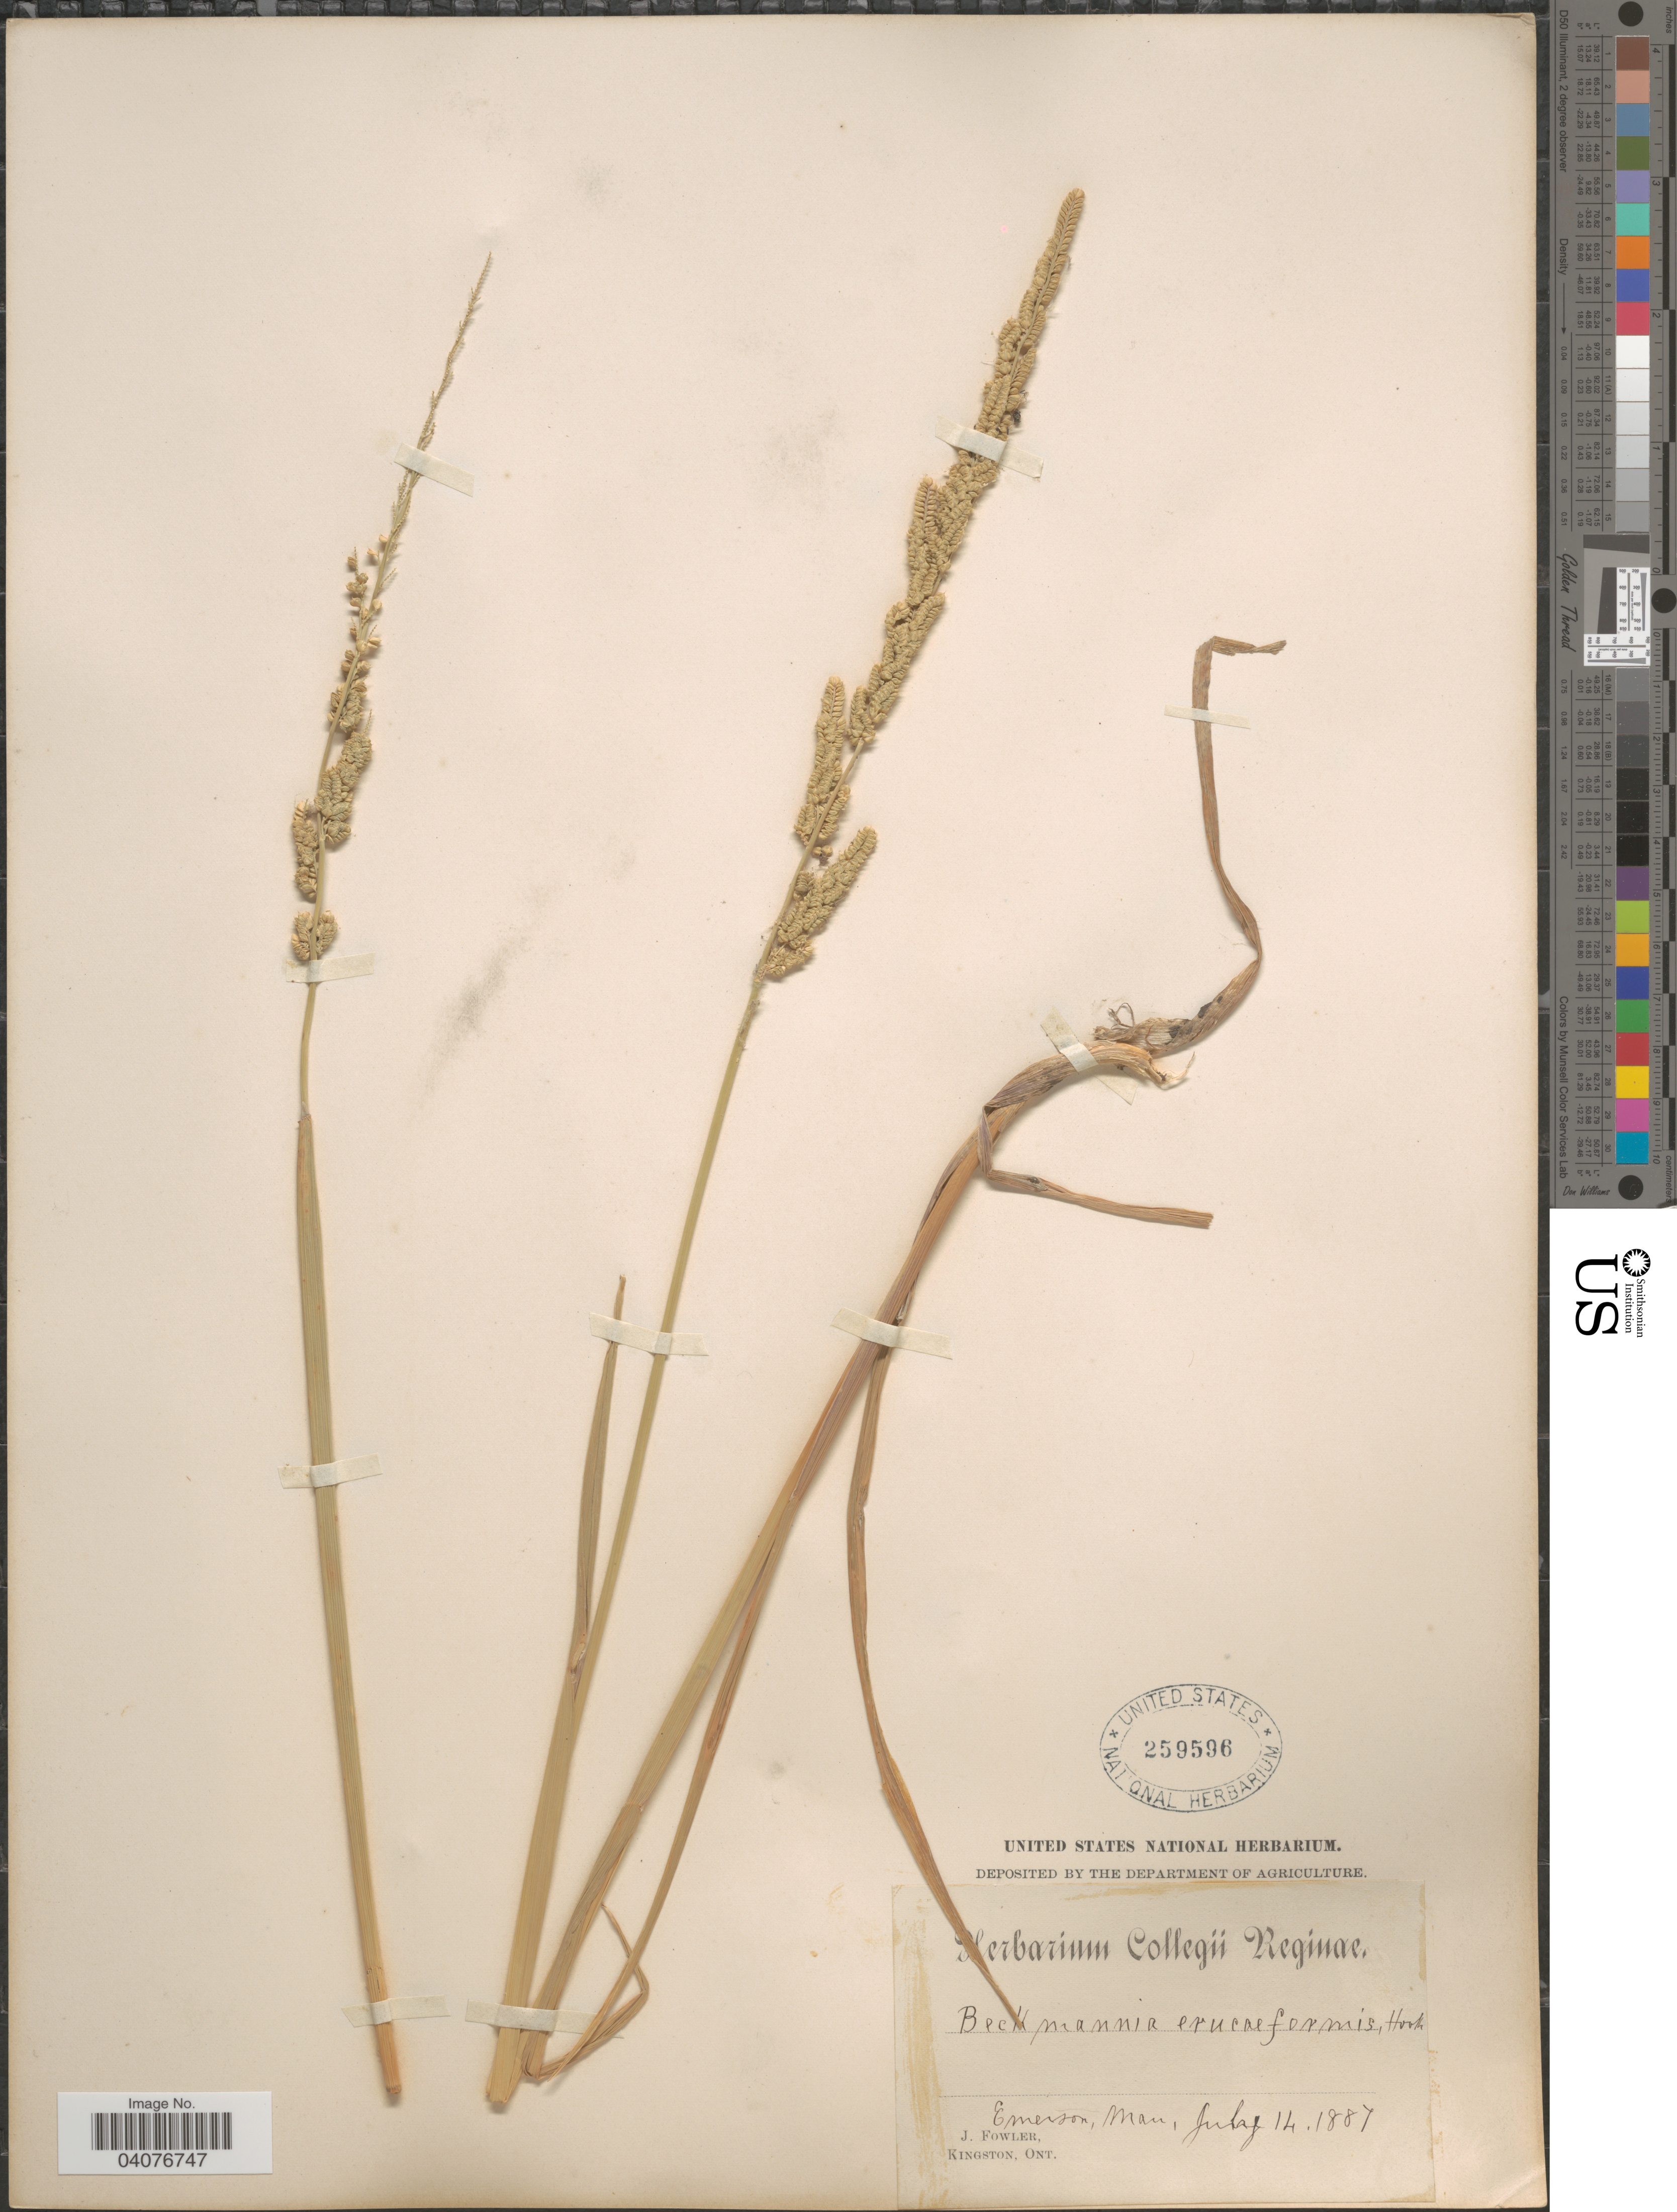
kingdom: Plantae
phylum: Tracheophyta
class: Liliopsida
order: Poales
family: Poaceae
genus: Beckmannia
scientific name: Beckmannia syzigachne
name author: (Steud.) Fernald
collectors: J. Fowler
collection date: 1887-07-14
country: Canada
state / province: Manitoba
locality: Emerson.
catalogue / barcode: US 259596